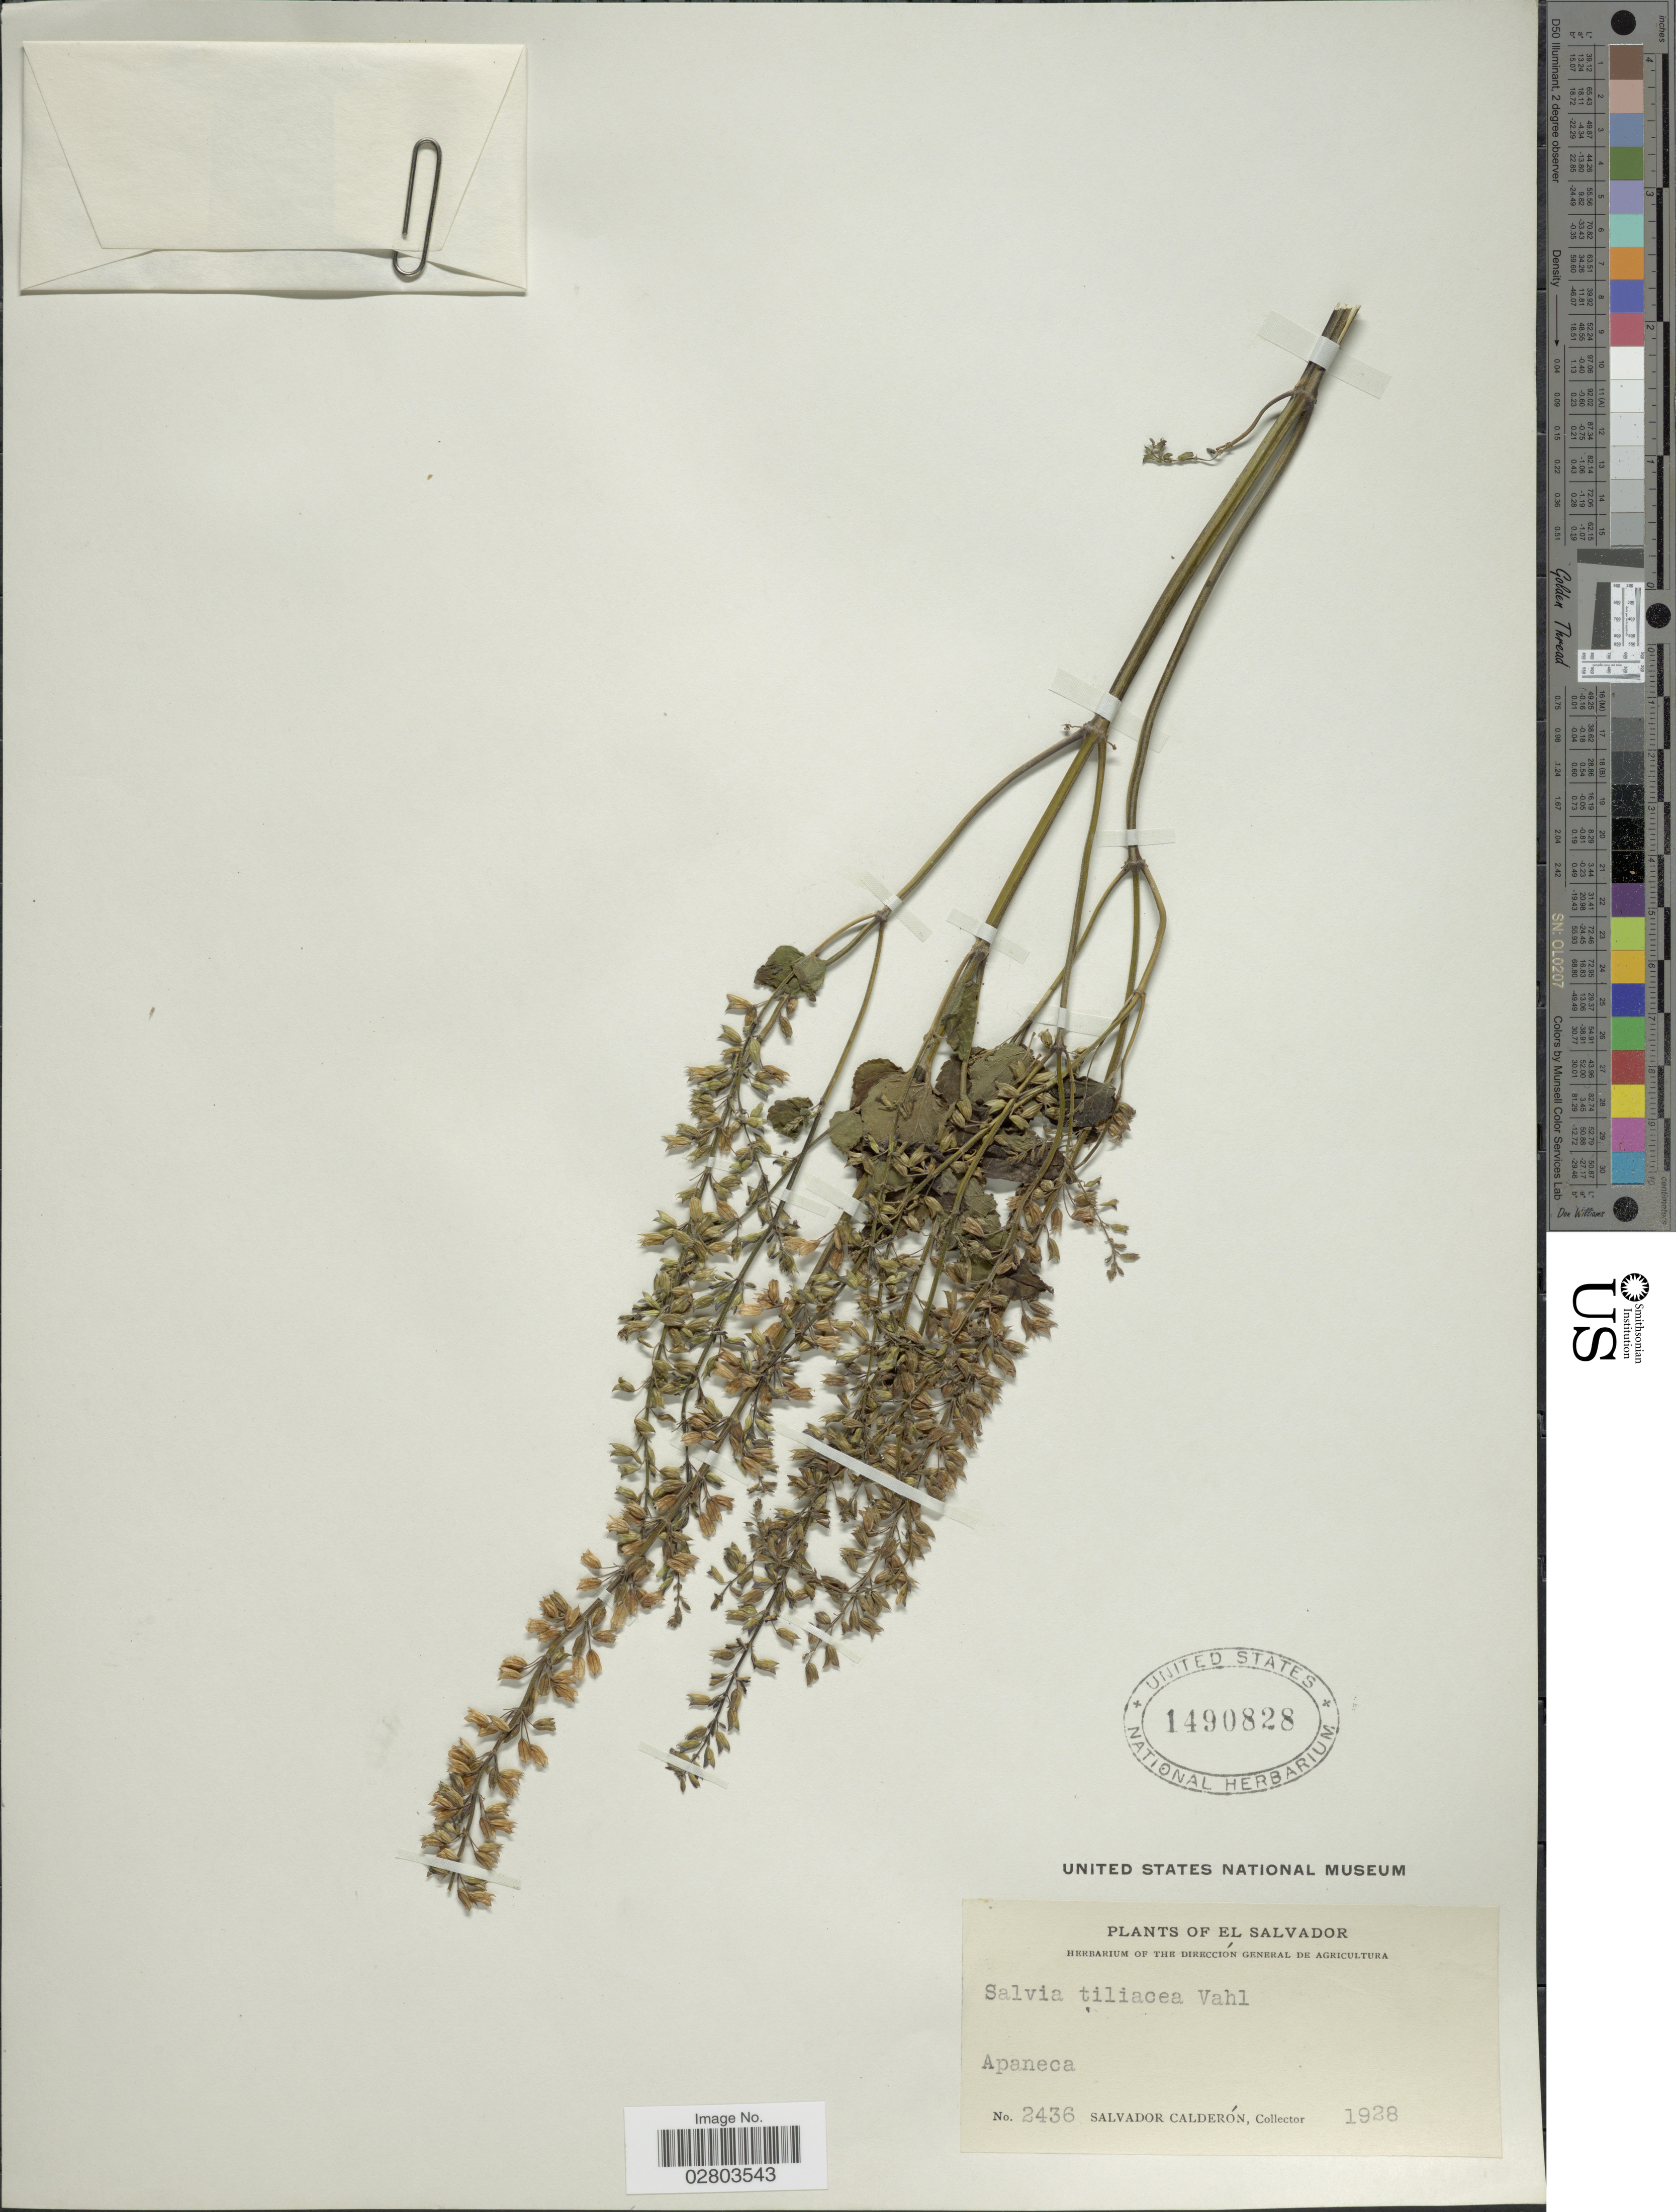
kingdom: Plantae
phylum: Tracheophyta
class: Magnoliopsida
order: Lamiales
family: Lamiaceae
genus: Salvia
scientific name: Salvia tiliifolia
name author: Vahl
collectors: S. Calderón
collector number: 2436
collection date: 1928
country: El Salvador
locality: Apaneca.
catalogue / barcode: US 1490828